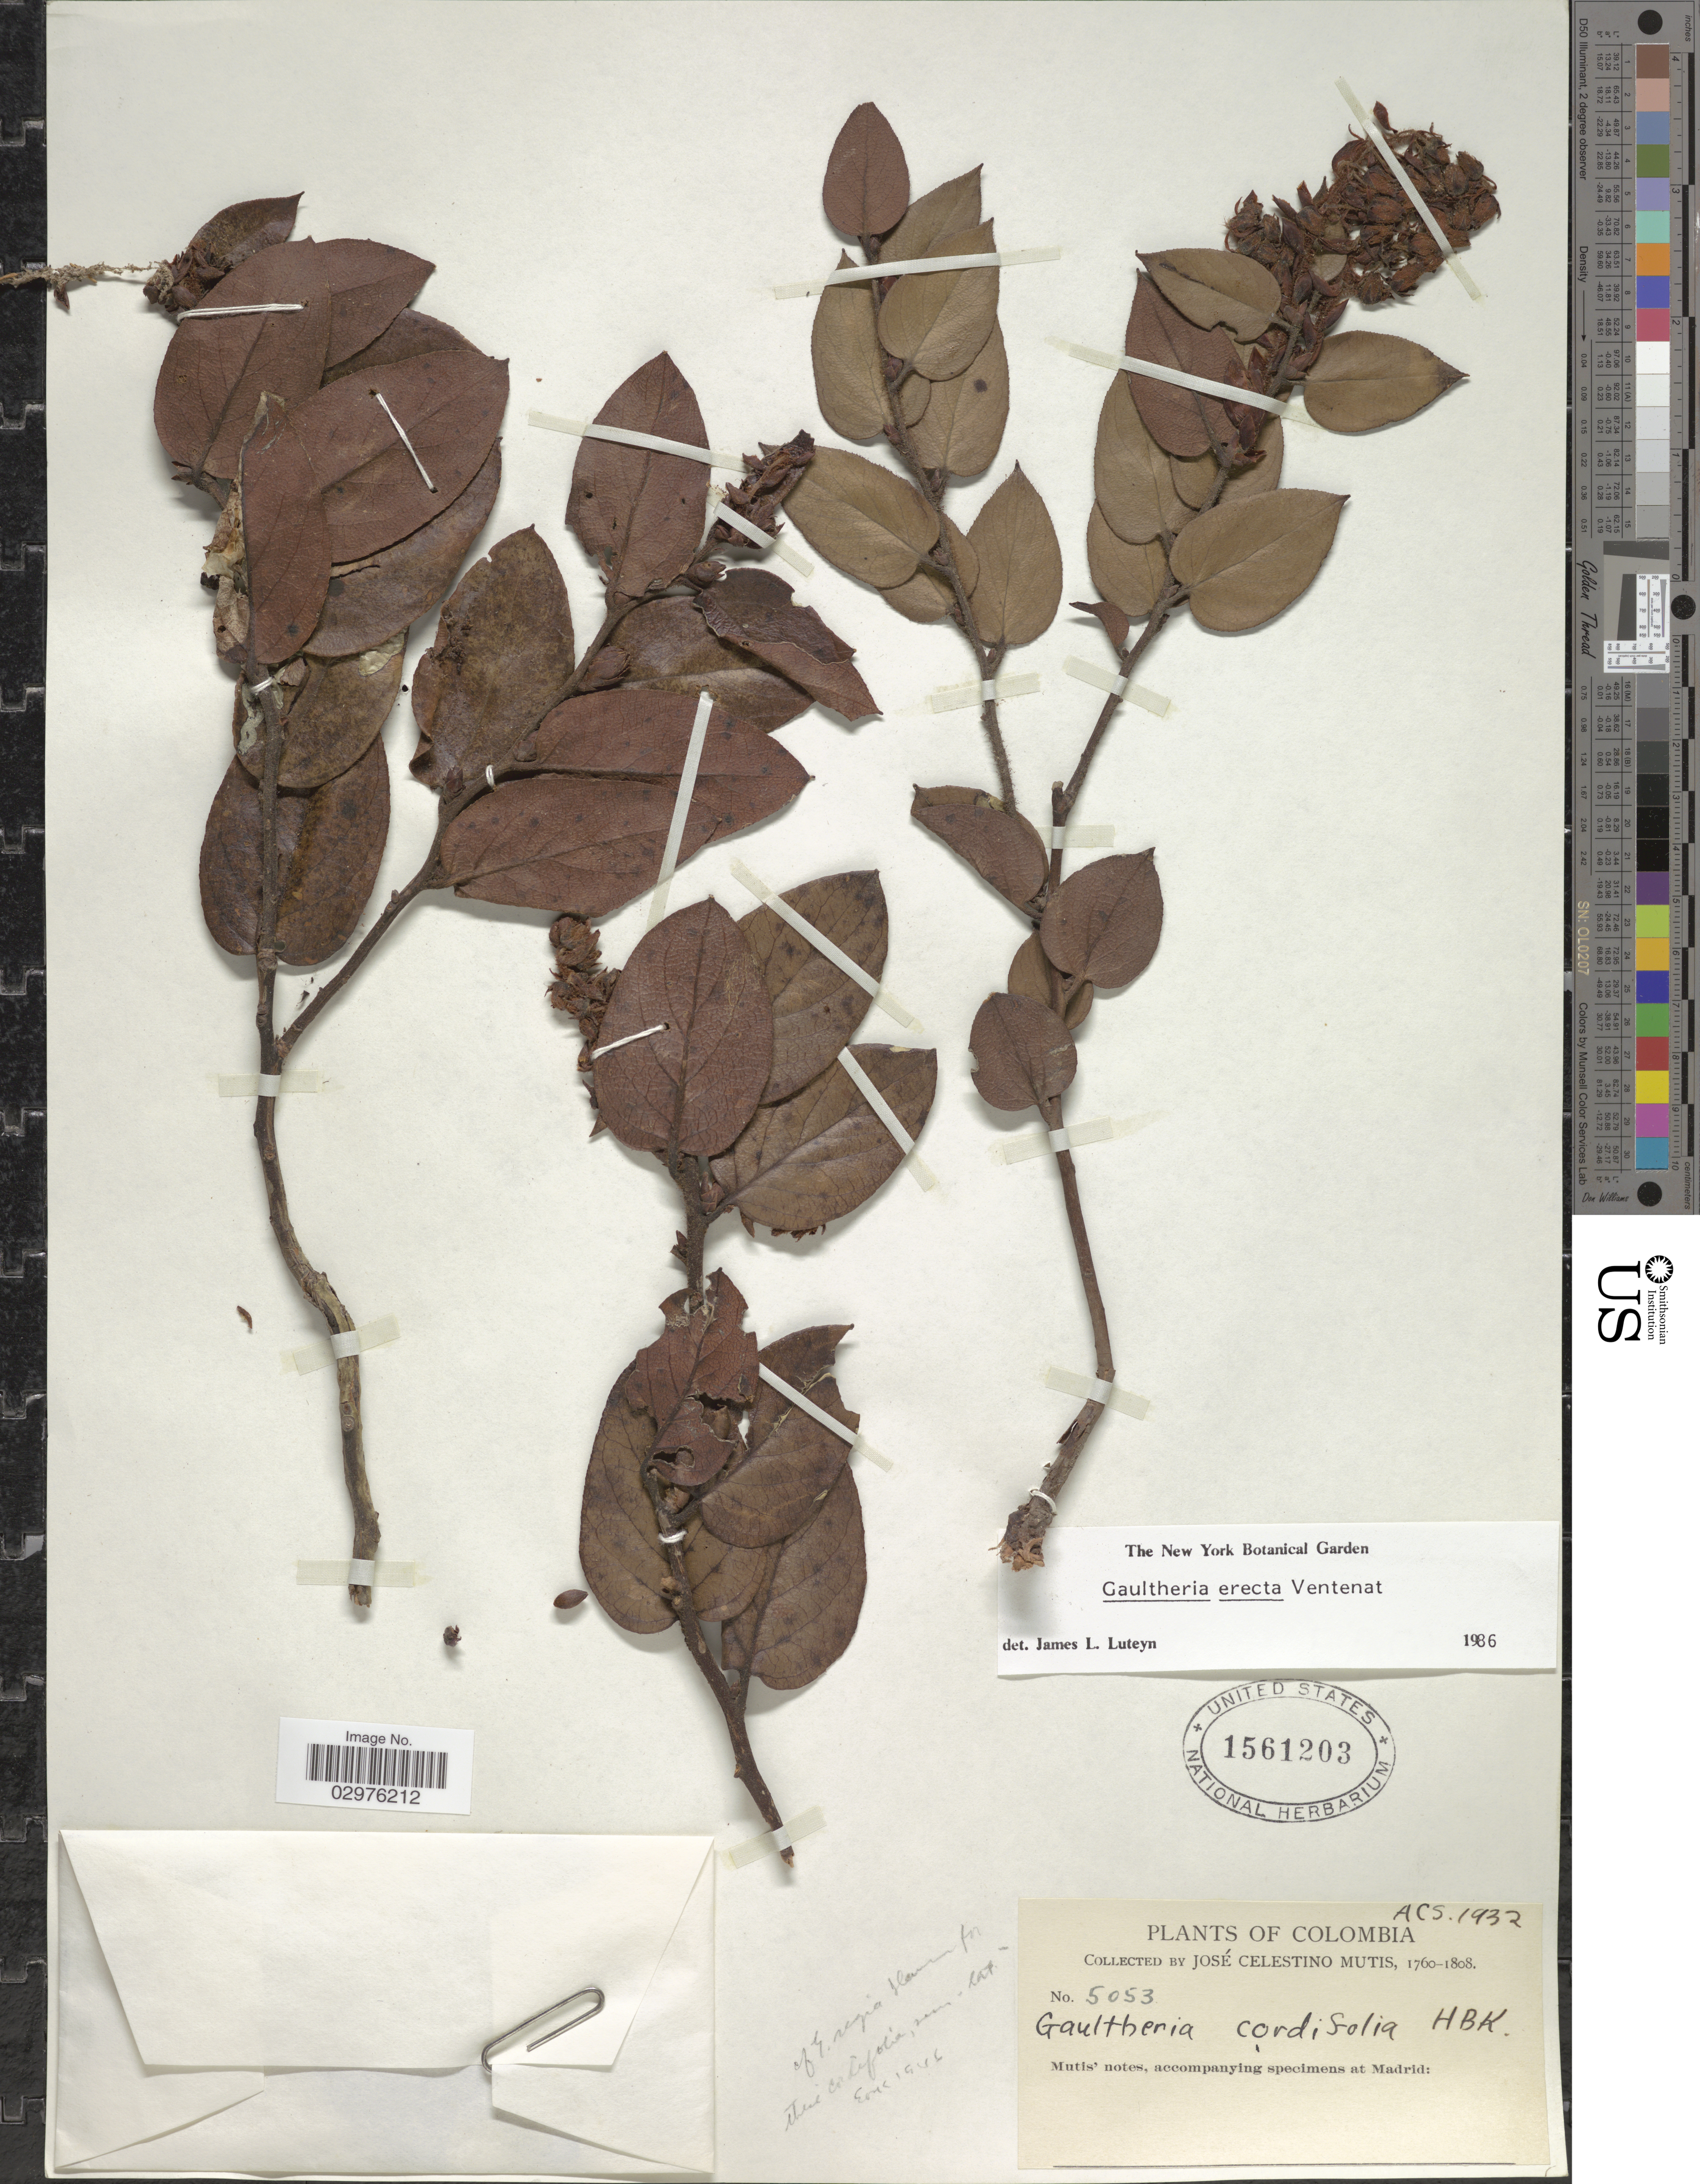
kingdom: Plantae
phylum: Tracheophyta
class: Magnoliopsida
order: Ericales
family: Ericaceae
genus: Gaultheria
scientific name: Gaultheria erecta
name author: Vent.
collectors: J. C. B. Mutis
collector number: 5053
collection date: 1760/1808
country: Colombia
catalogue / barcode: US 1561203